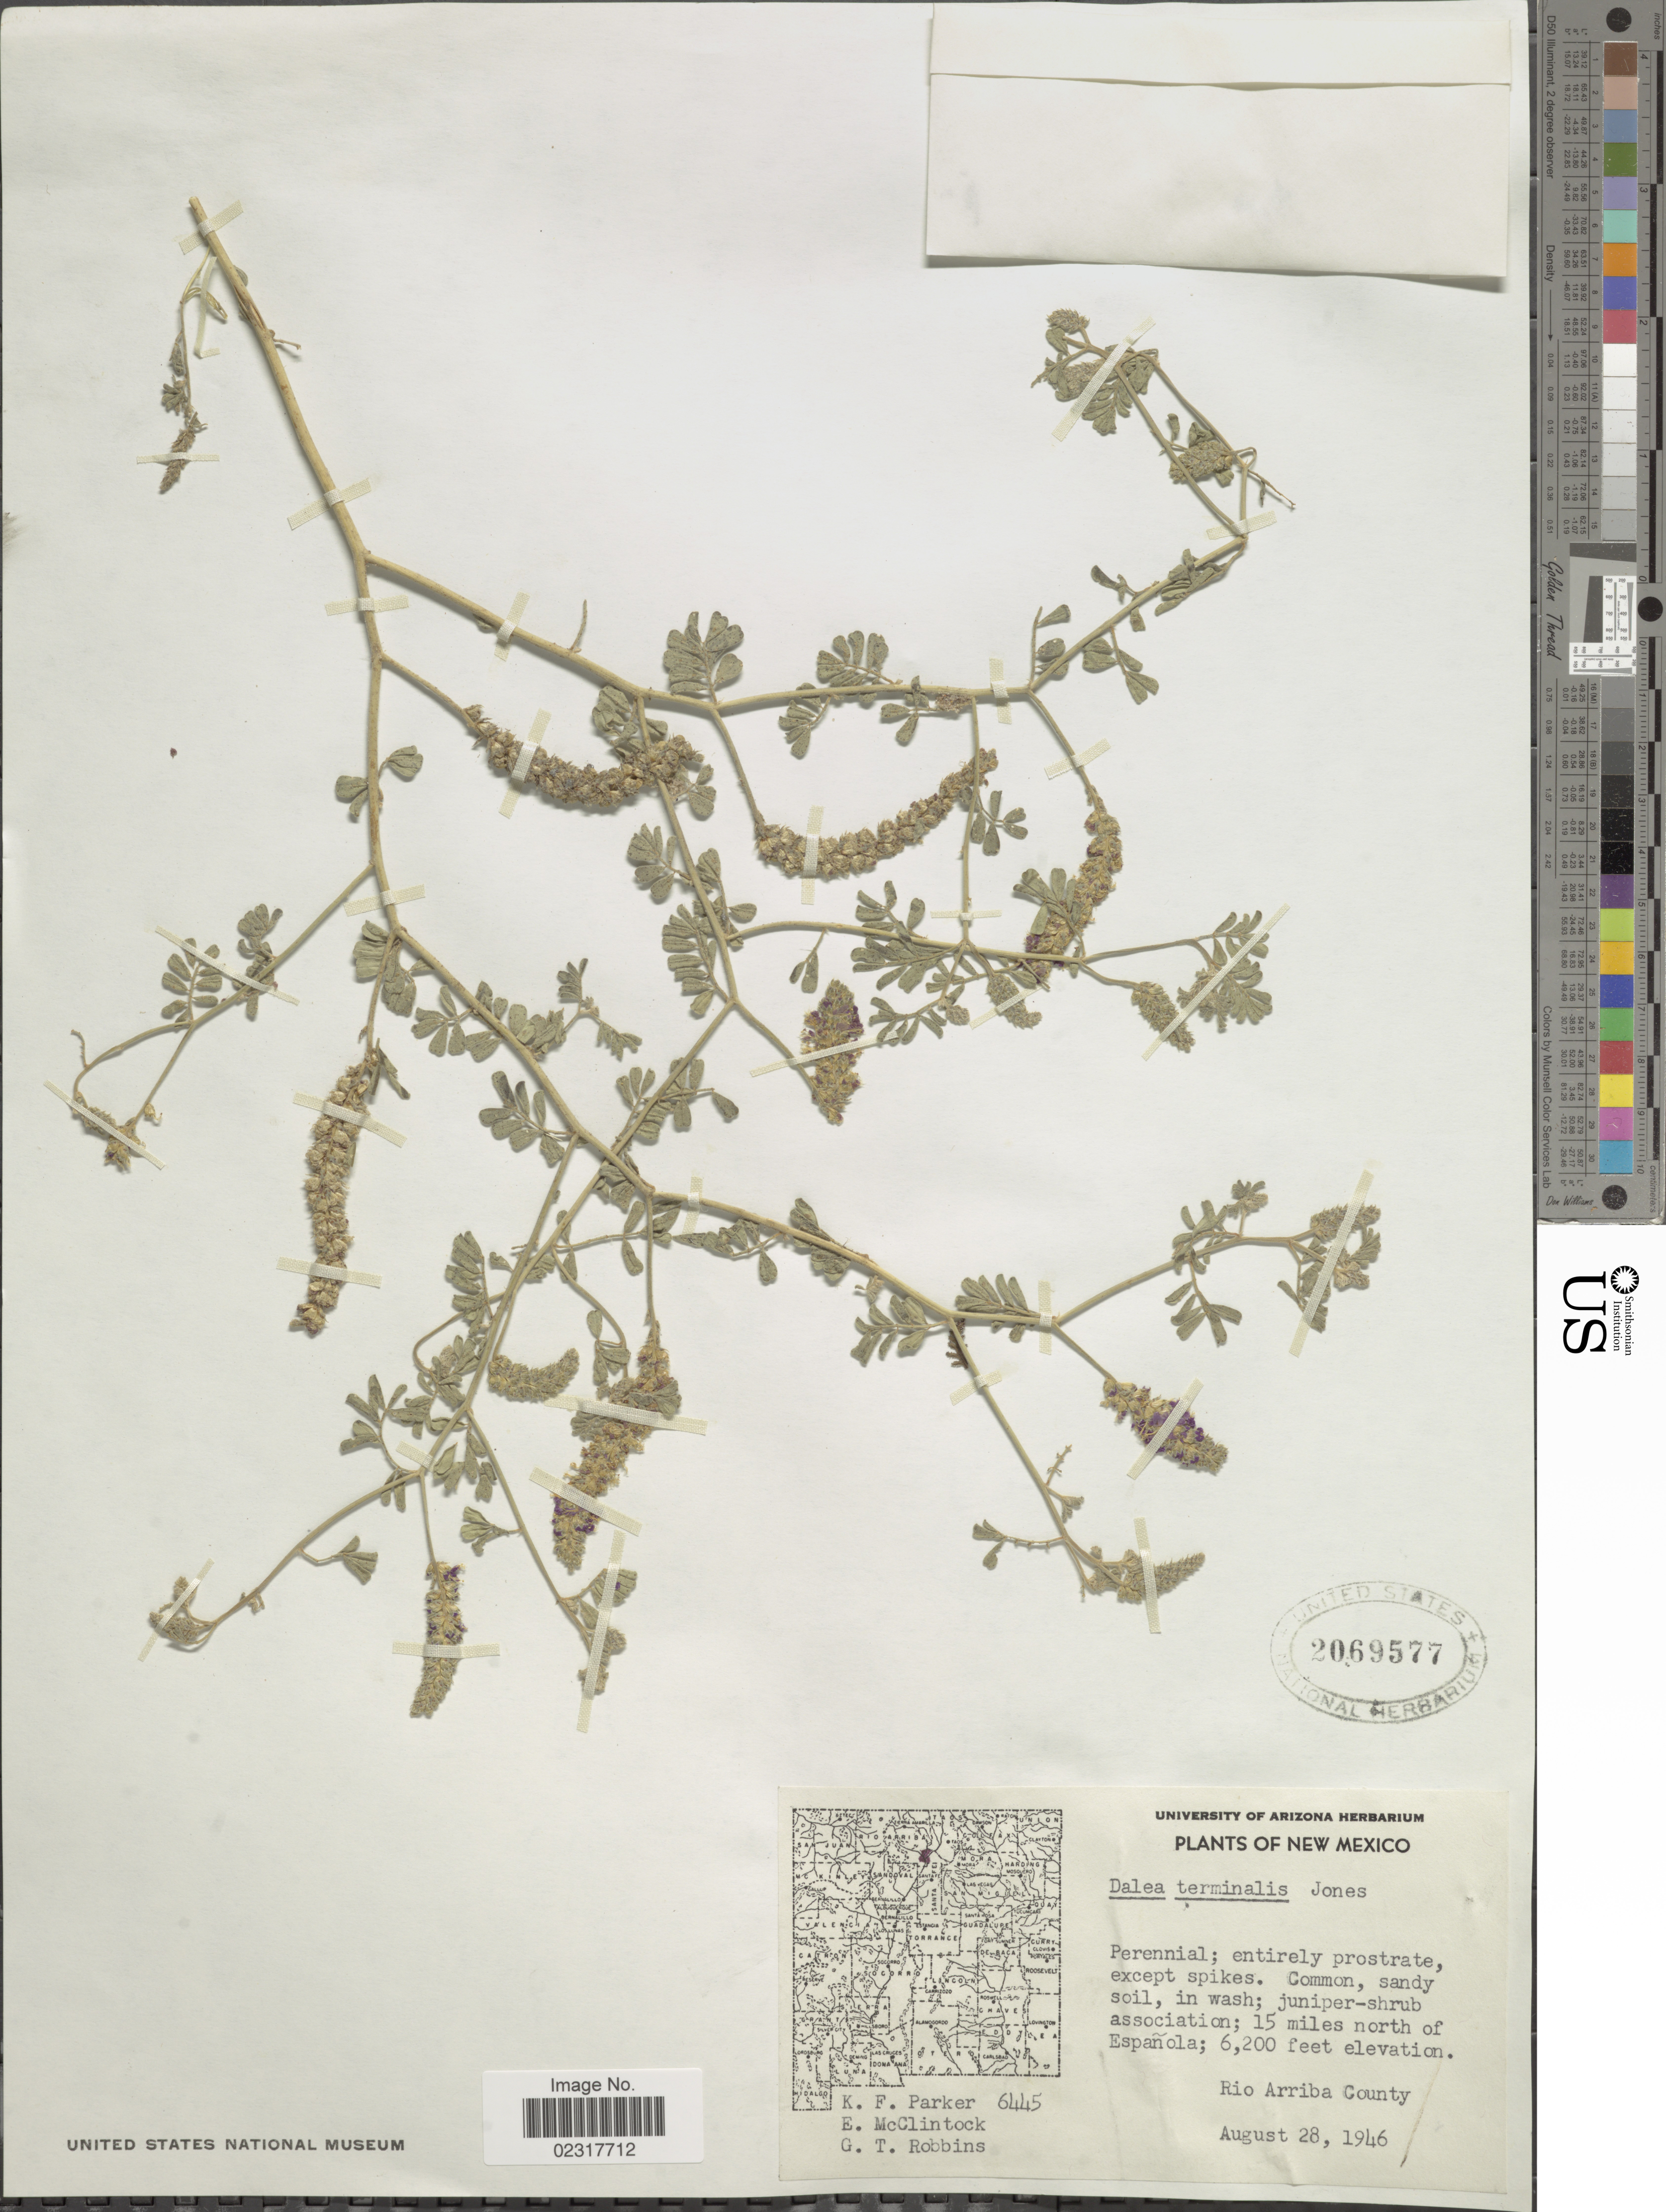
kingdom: Plantae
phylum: Tracheophyta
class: Magnoliopsida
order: Fabales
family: Fabaceae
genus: Dalea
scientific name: Dalea lanata var. terminalis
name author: (M.E. Jones) Barneby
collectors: K. F. Parker, E. McClintock & G. T. Robbins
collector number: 6445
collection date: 1946-08-28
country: United States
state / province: New Mexico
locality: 15 miles north of Espanola, Rio Arriba County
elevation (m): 1890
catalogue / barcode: US 2069577